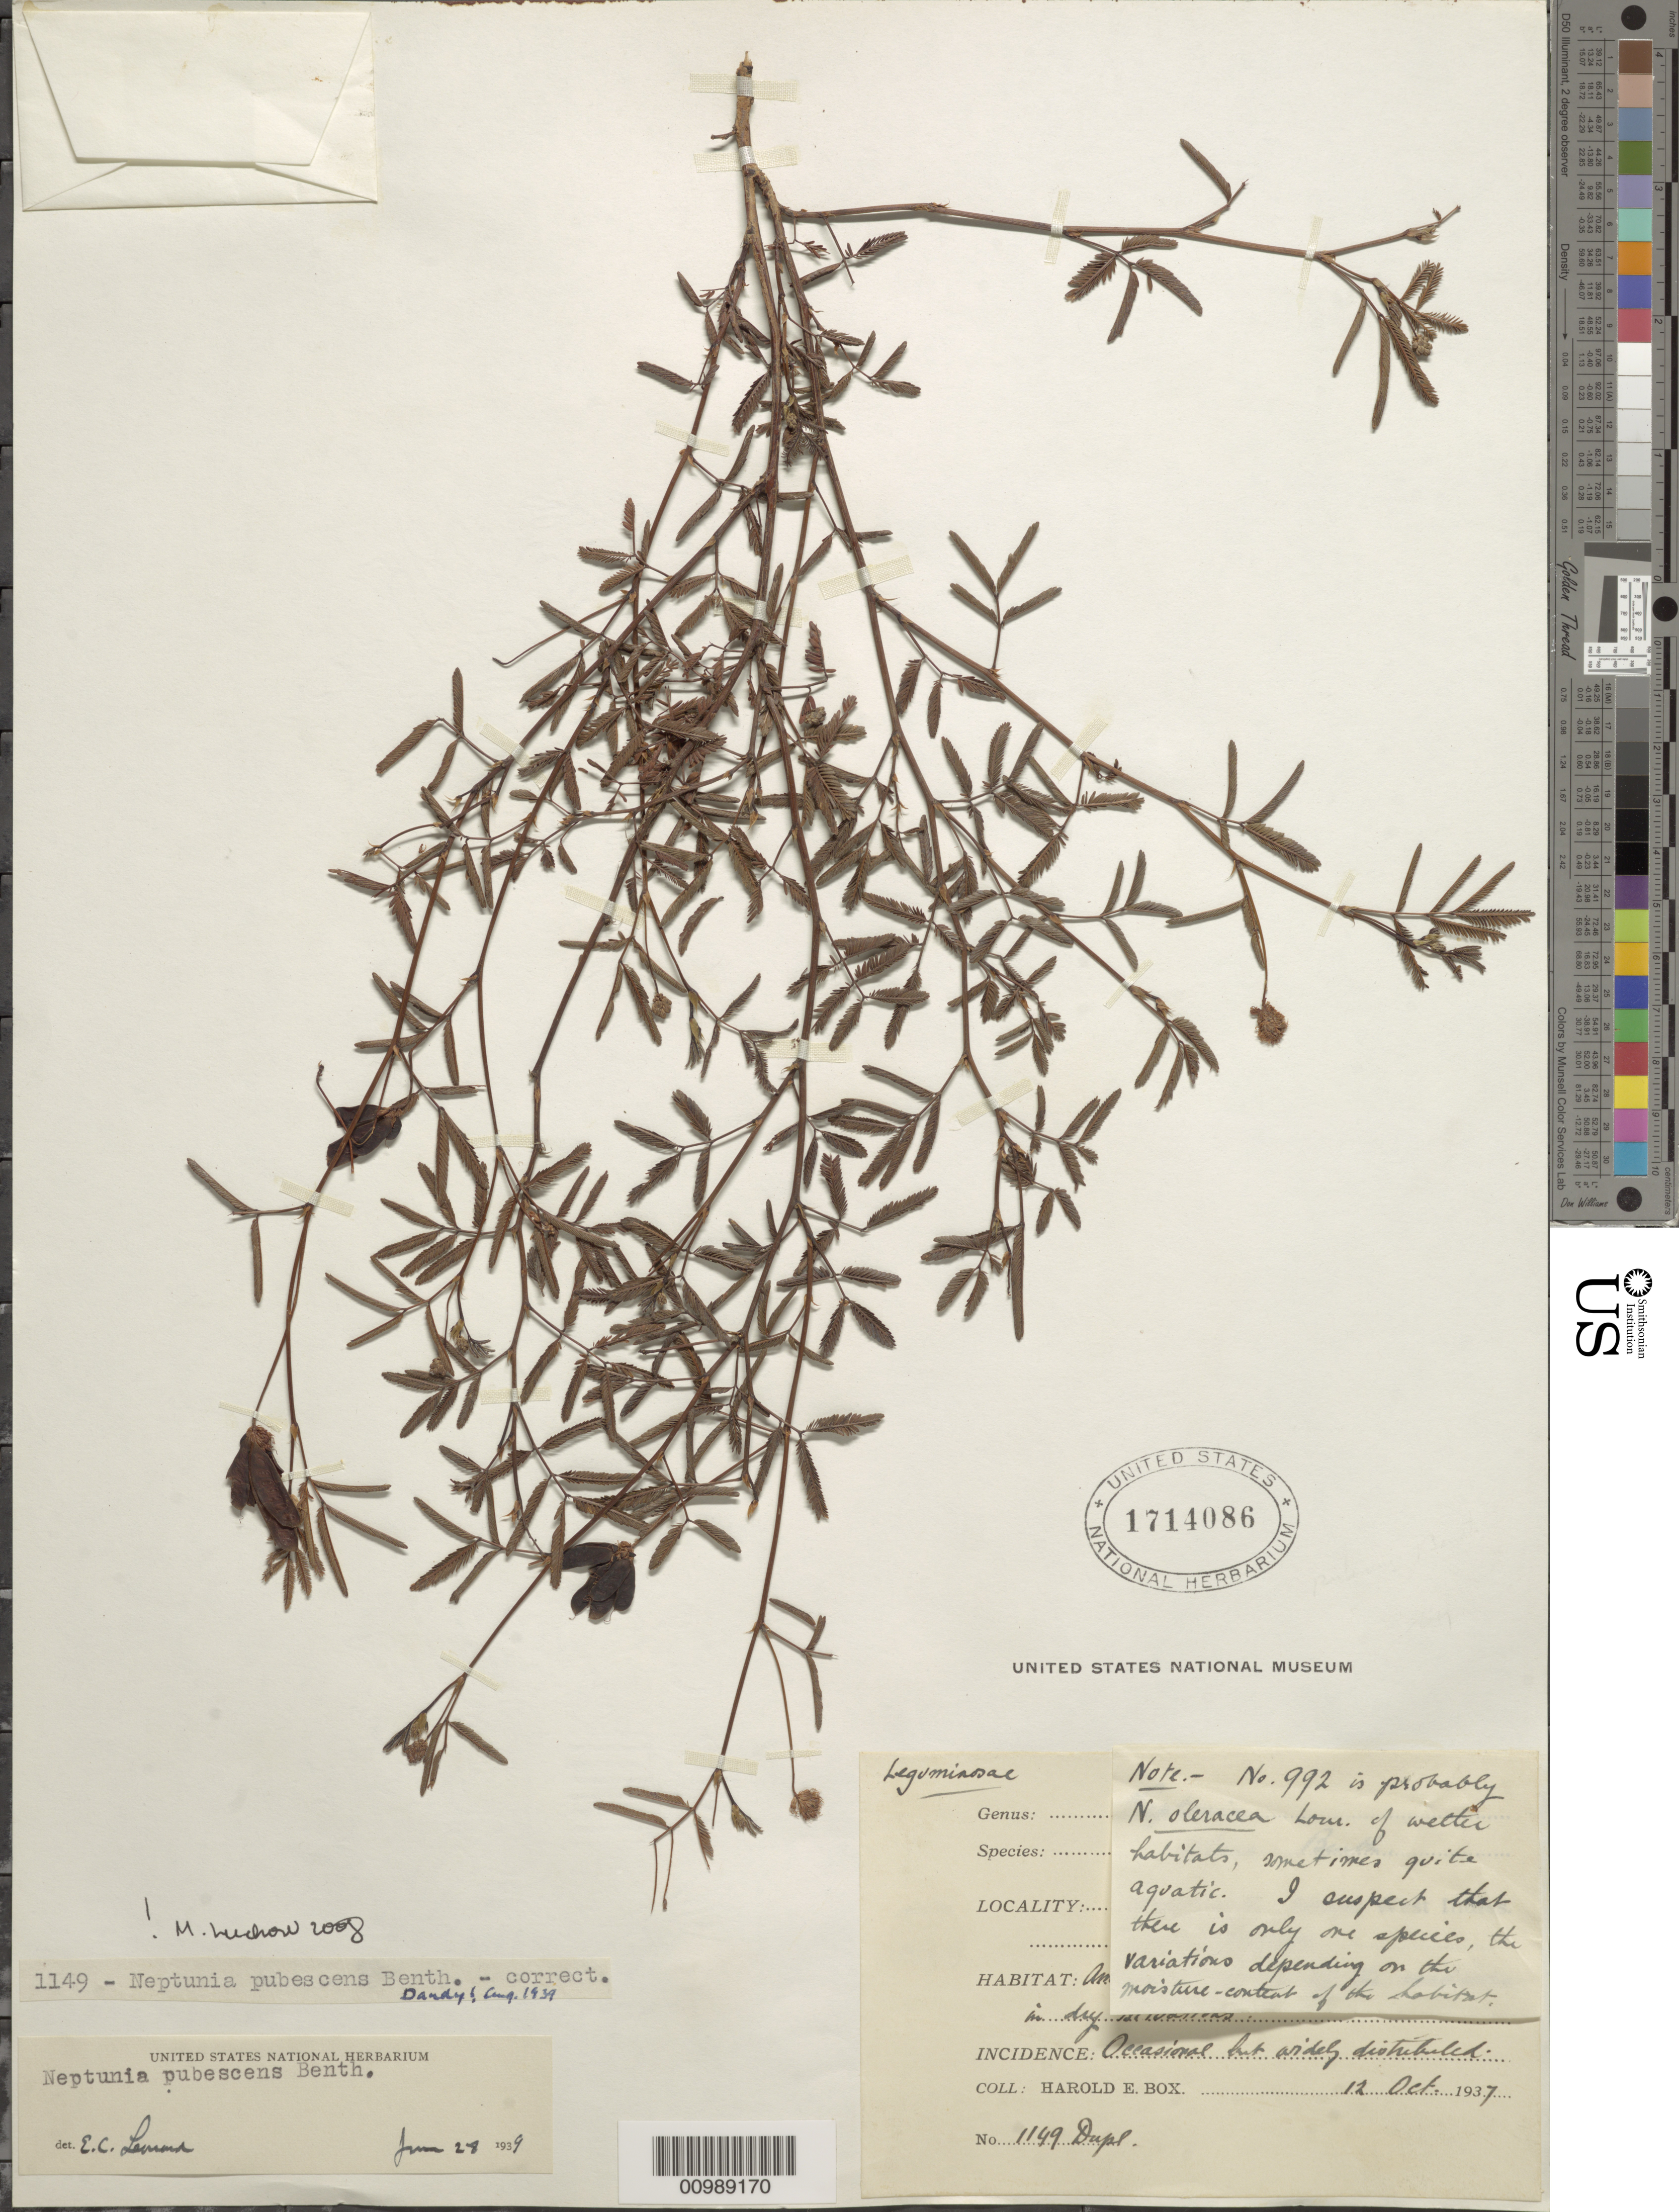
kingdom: Plantae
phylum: Tracheophyta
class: Magnoliopsida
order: Fabales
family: Fabaceae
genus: Neptunia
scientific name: Neptunia pubescens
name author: Benth.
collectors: H. E. Box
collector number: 1149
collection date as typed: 12 Oct 1937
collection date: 1937-10-12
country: Antigua and Barbuda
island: Antigua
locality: Bellevue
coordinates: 0 N, 0 E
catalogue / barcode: US 1714086